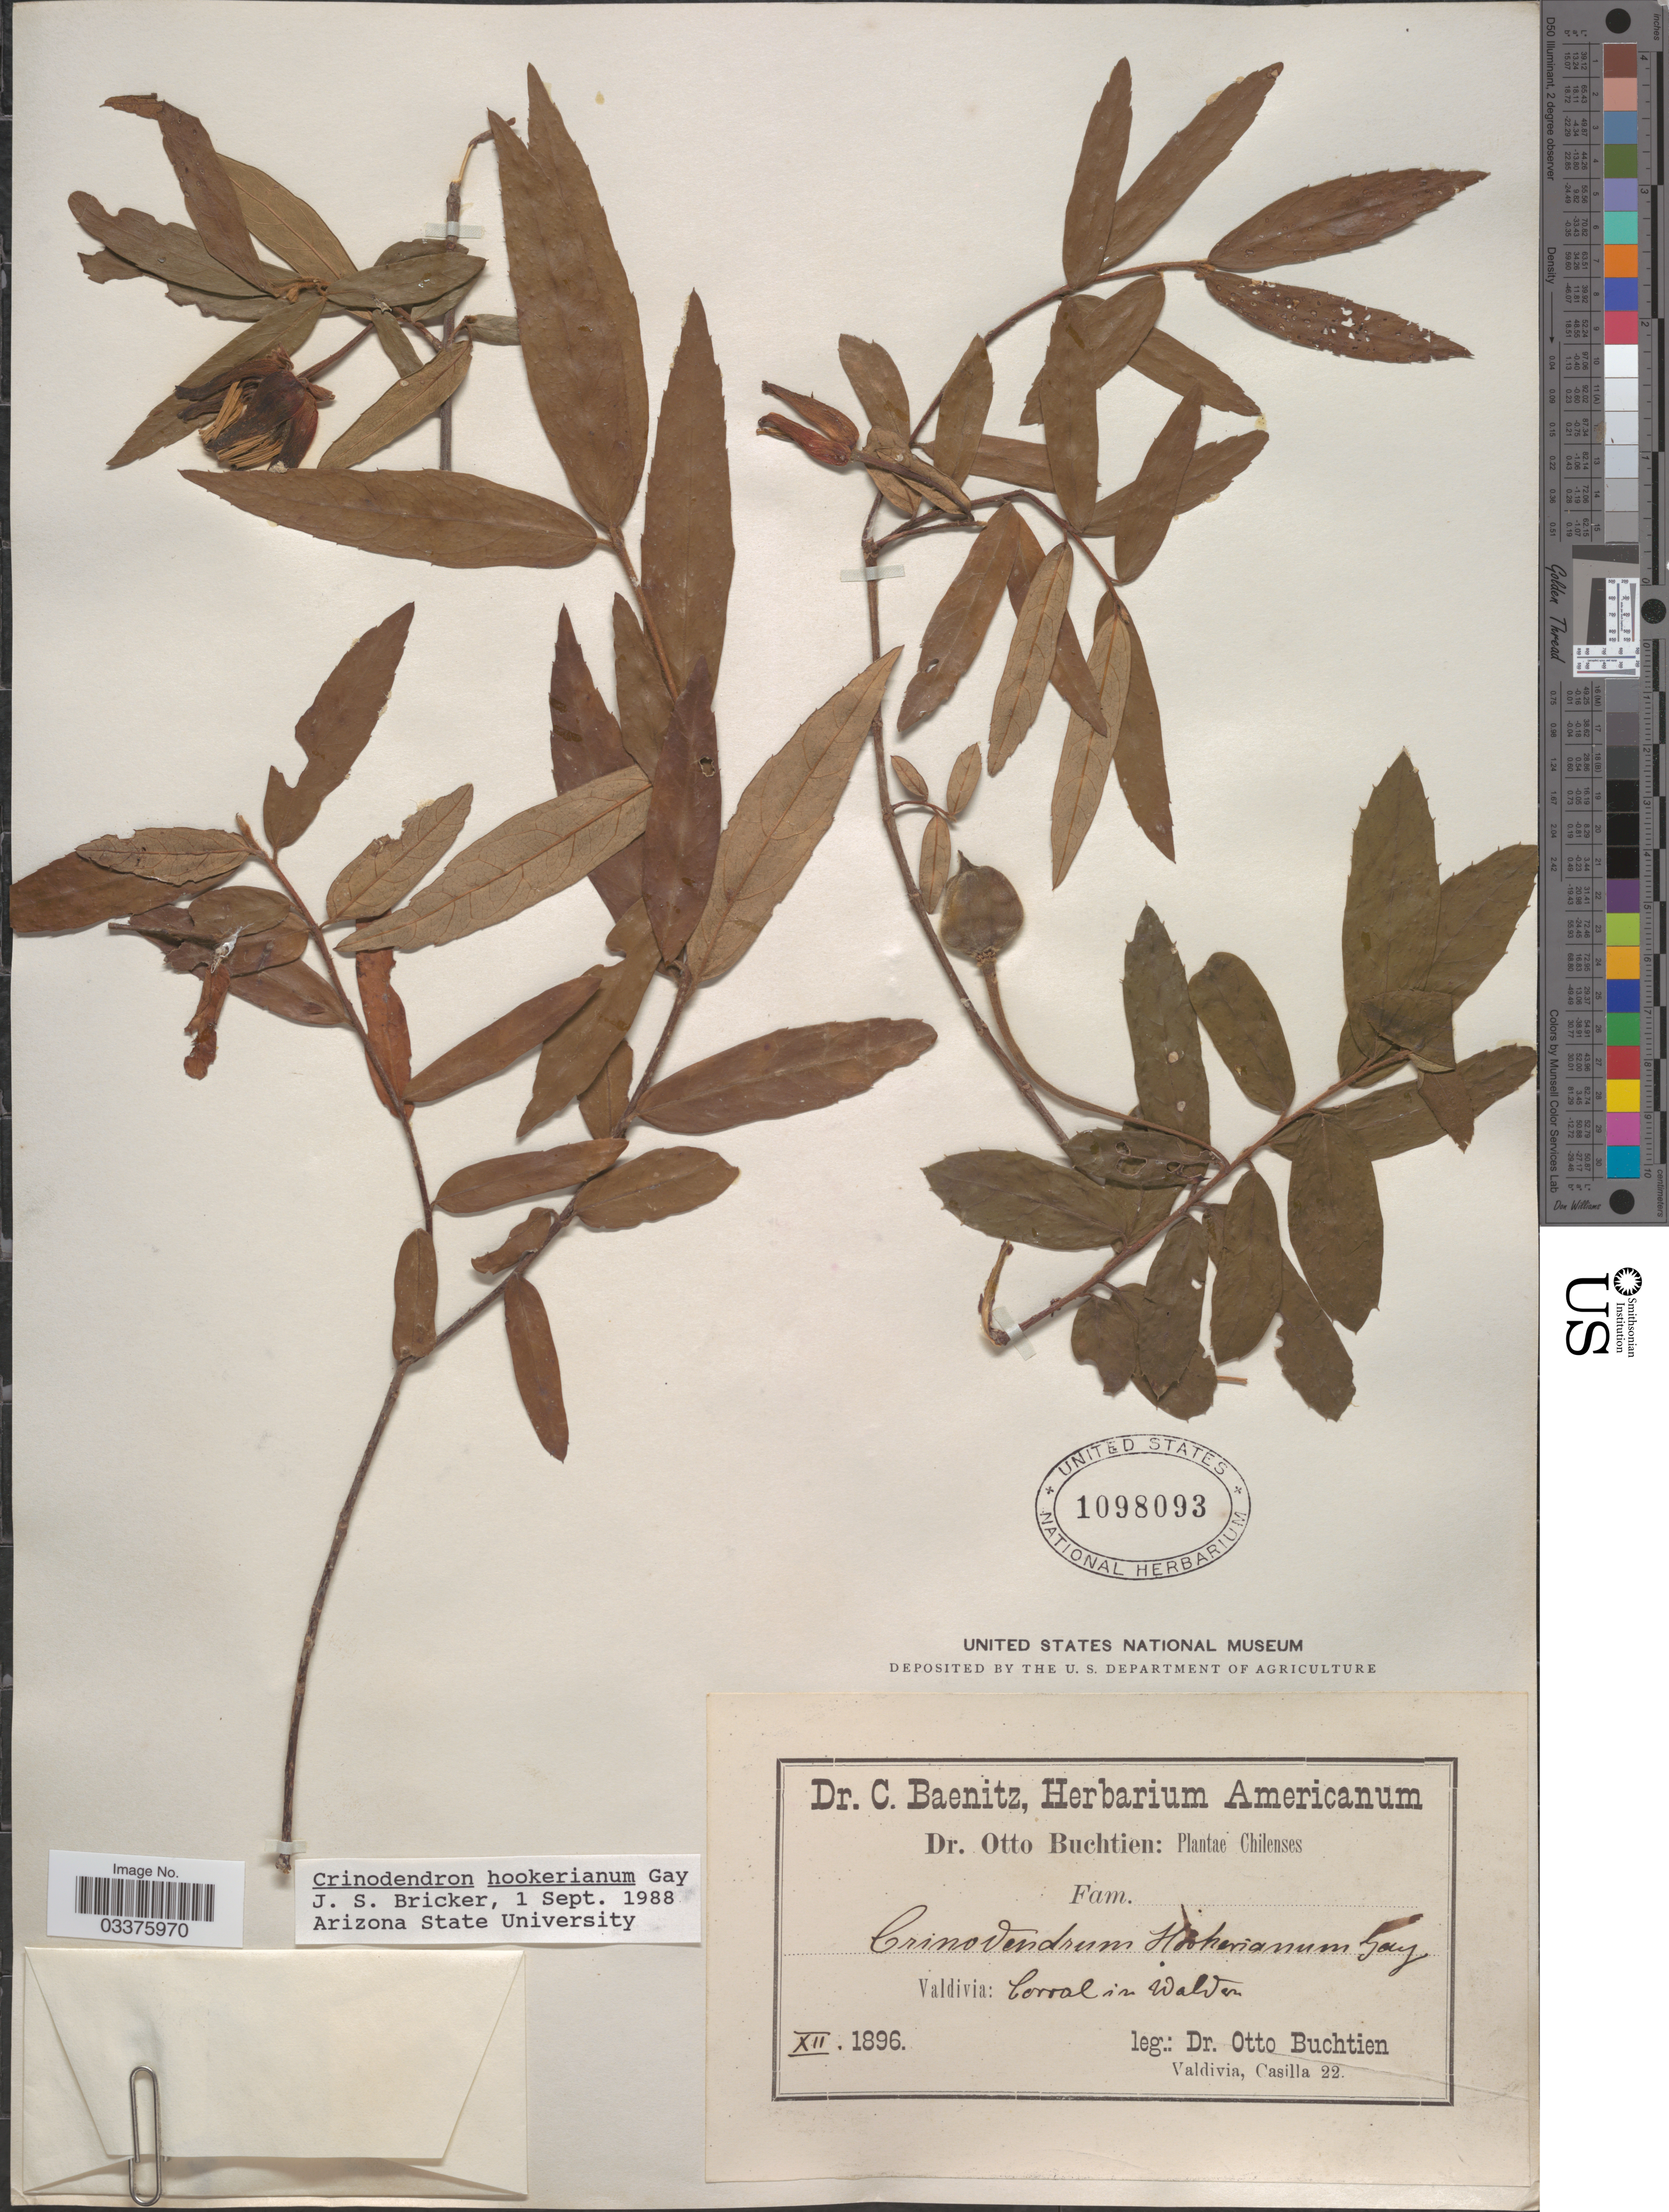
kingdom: Plantae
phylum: Tracheophyta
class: Magnoliopsida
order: Oxalidales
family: Elaeocarpaceae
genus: Crinodendron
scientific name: Crinodendron hookerianum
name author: Gay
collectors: O. Buchtien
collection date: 1896-12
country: Chile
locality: Valdivia: Corral in Walden.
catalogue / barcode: US 1098093